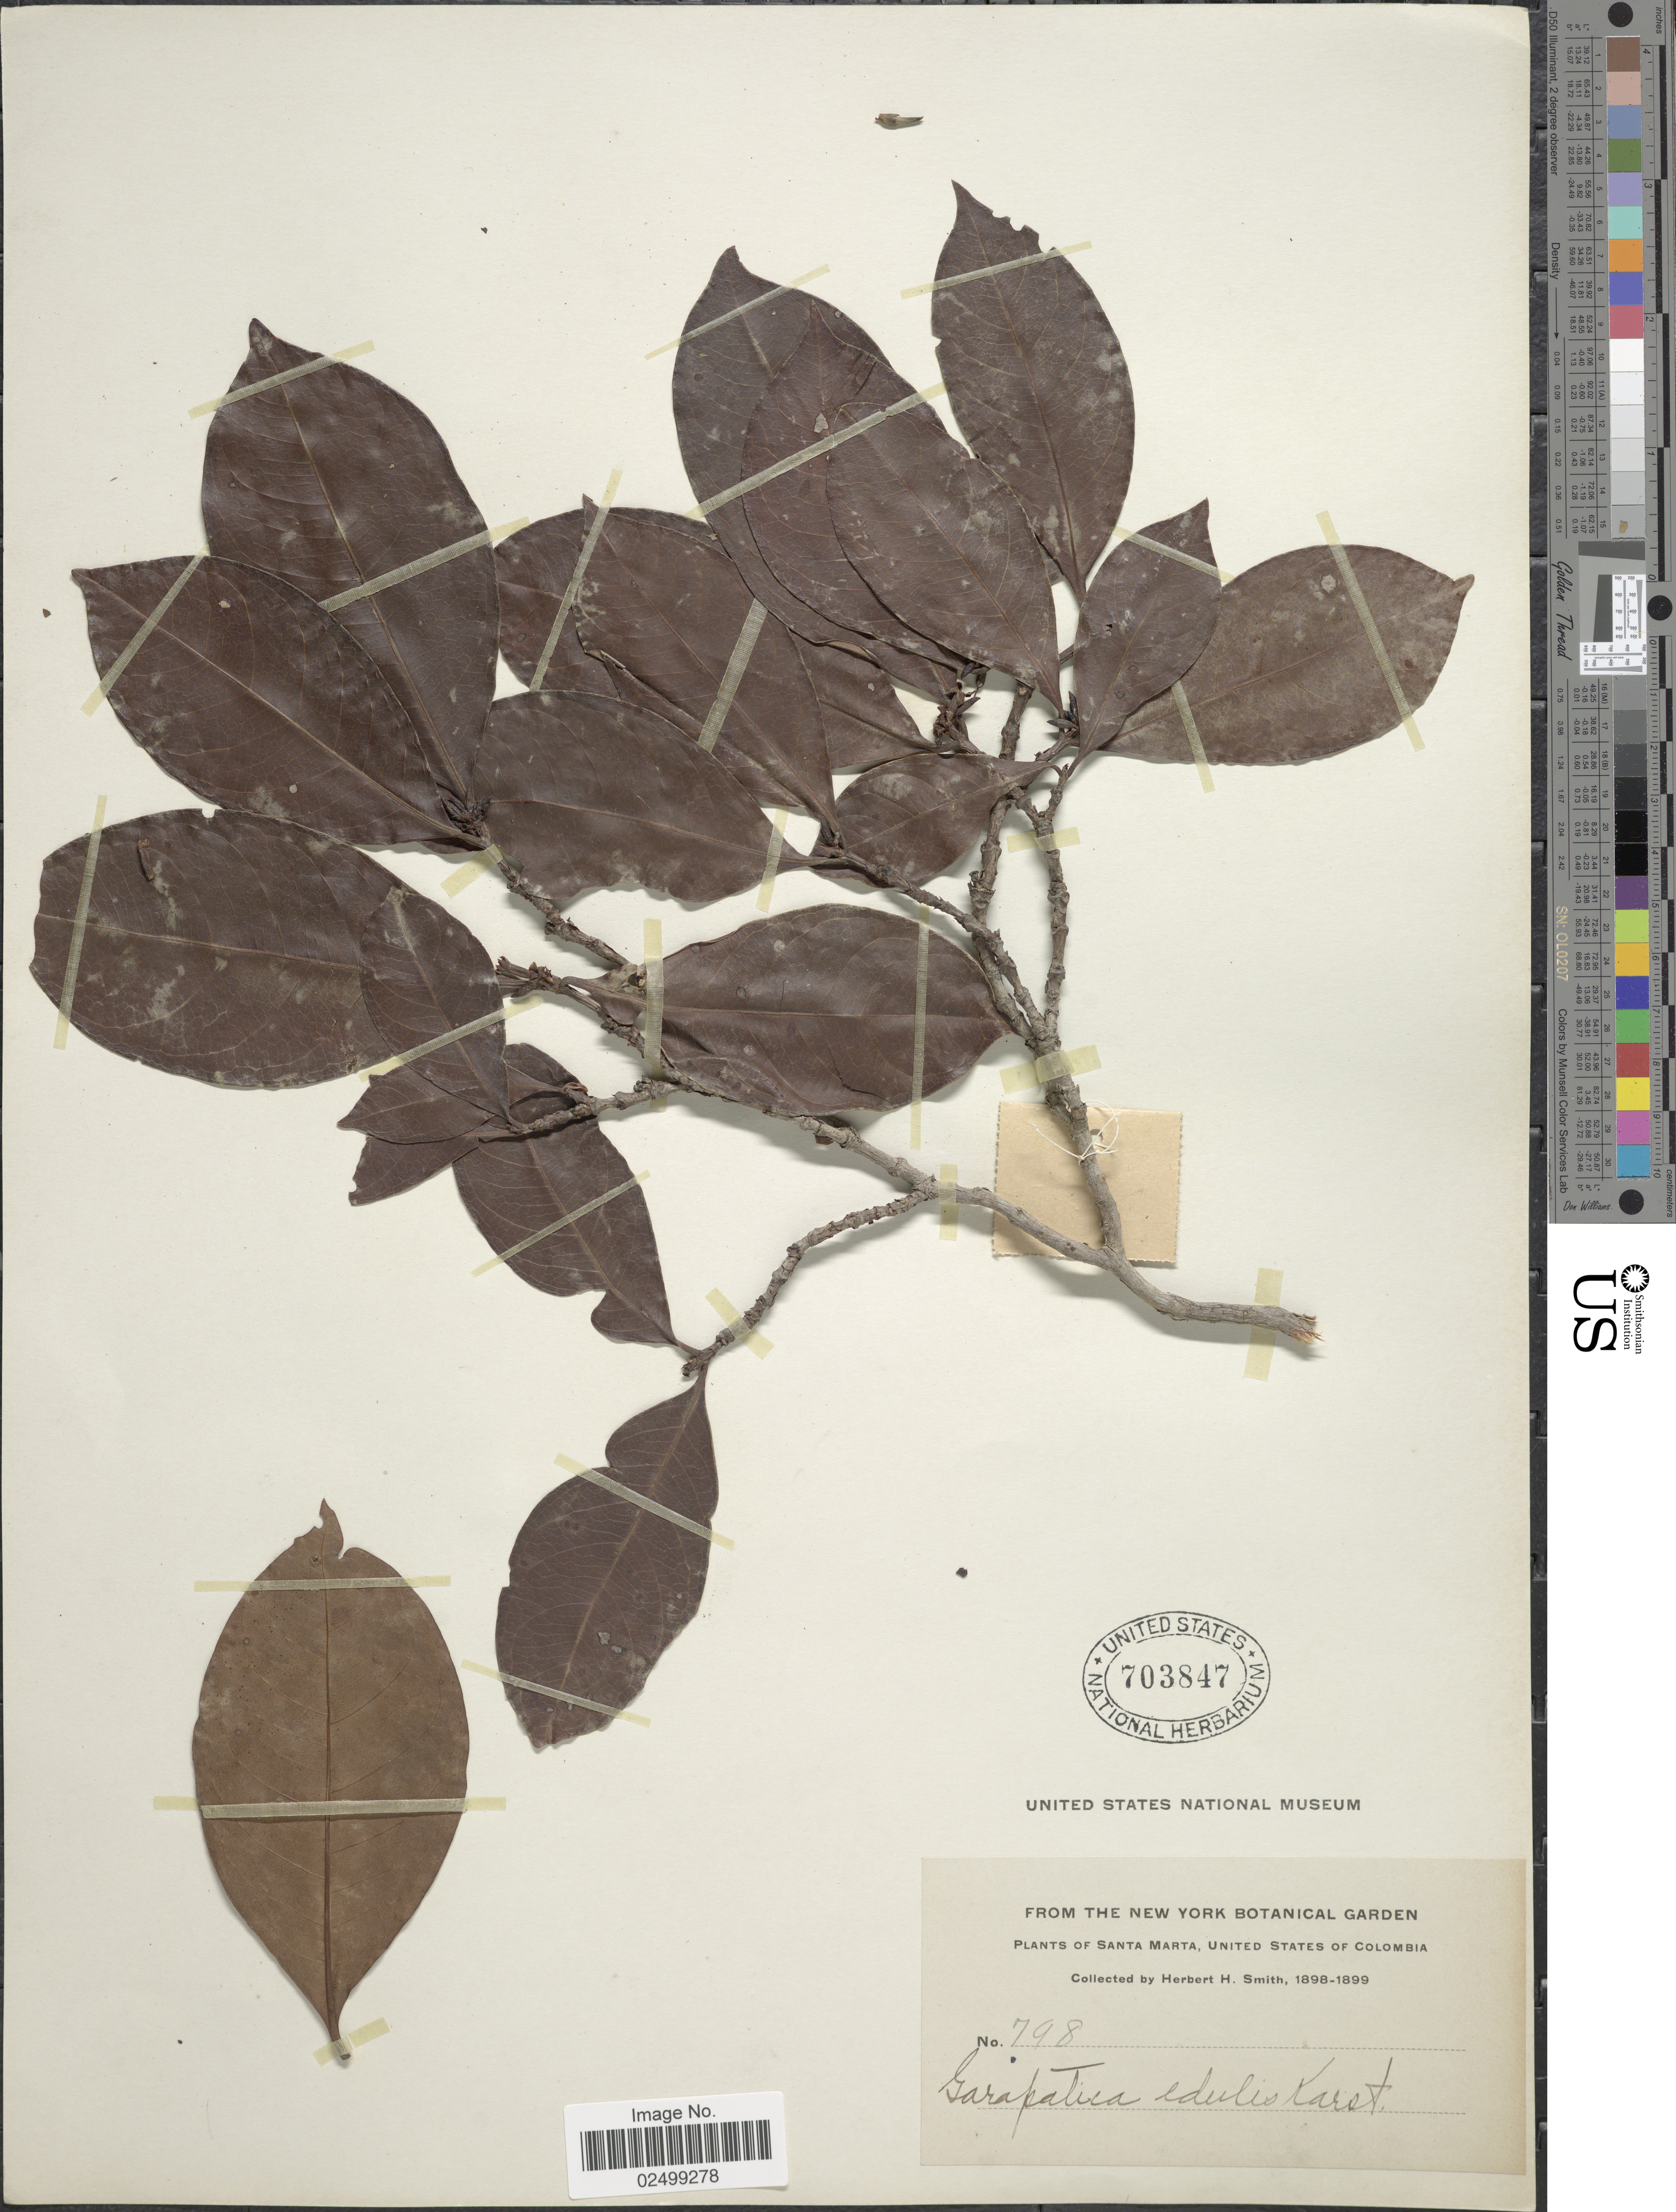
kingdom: Plantae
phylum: Tracheophyta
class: Magnoliopsida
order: Gentianales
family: Rubiaceae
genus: Alibertia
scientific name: Alibertia edulis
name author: (Rich.) A. Rich. ex DC.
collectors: Herbert H. Smith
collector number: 798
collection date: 1898/1899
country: Colombia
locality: Santa Marta, United States of Colombia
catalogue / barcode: US 703847